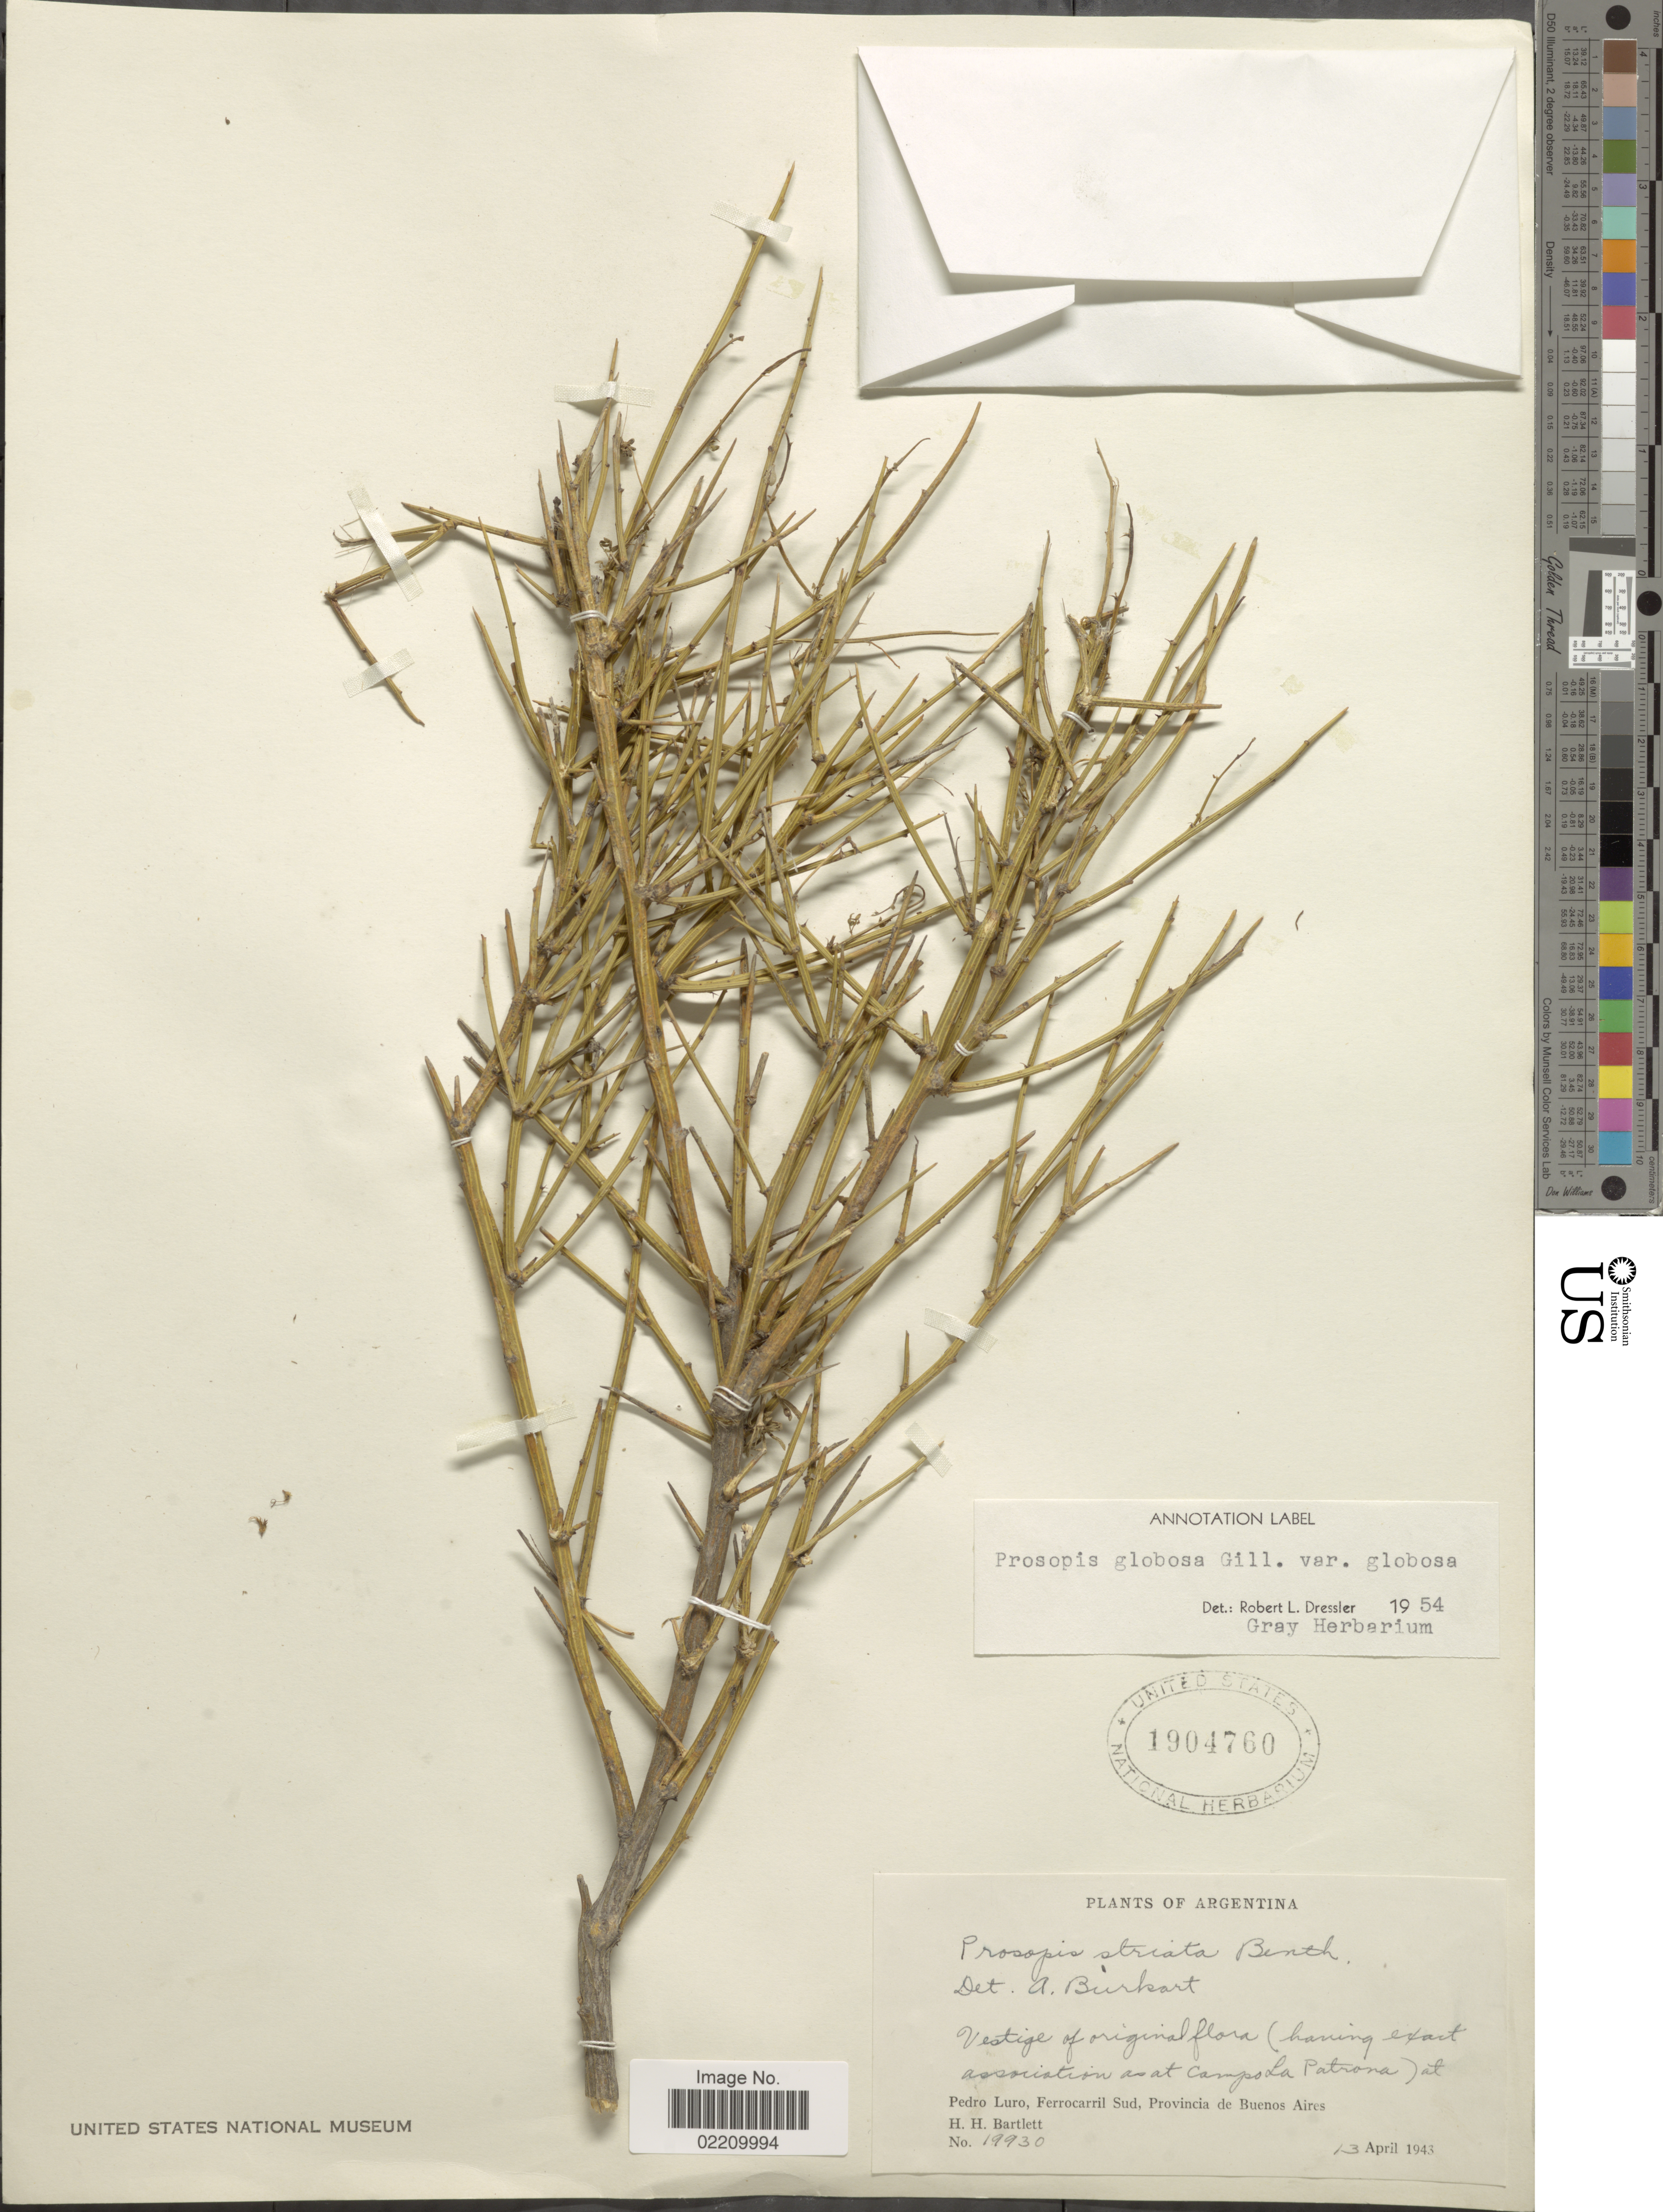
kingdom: Plantae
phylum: Tracheophyta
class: Magnoliopsida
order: Fabales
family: Fabaceae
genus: Prosopidastrum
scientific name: Prosopidastrum striatum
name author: (Benth.) R.A. Palacios & Hoc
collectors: H. H. Bartlett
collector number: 19930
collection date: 1943-04-13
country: Argentina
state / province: Buenos Aires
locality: Campo La Patrona, Pedro Luro, Ferrocarril Sud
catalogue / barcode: US 1904760